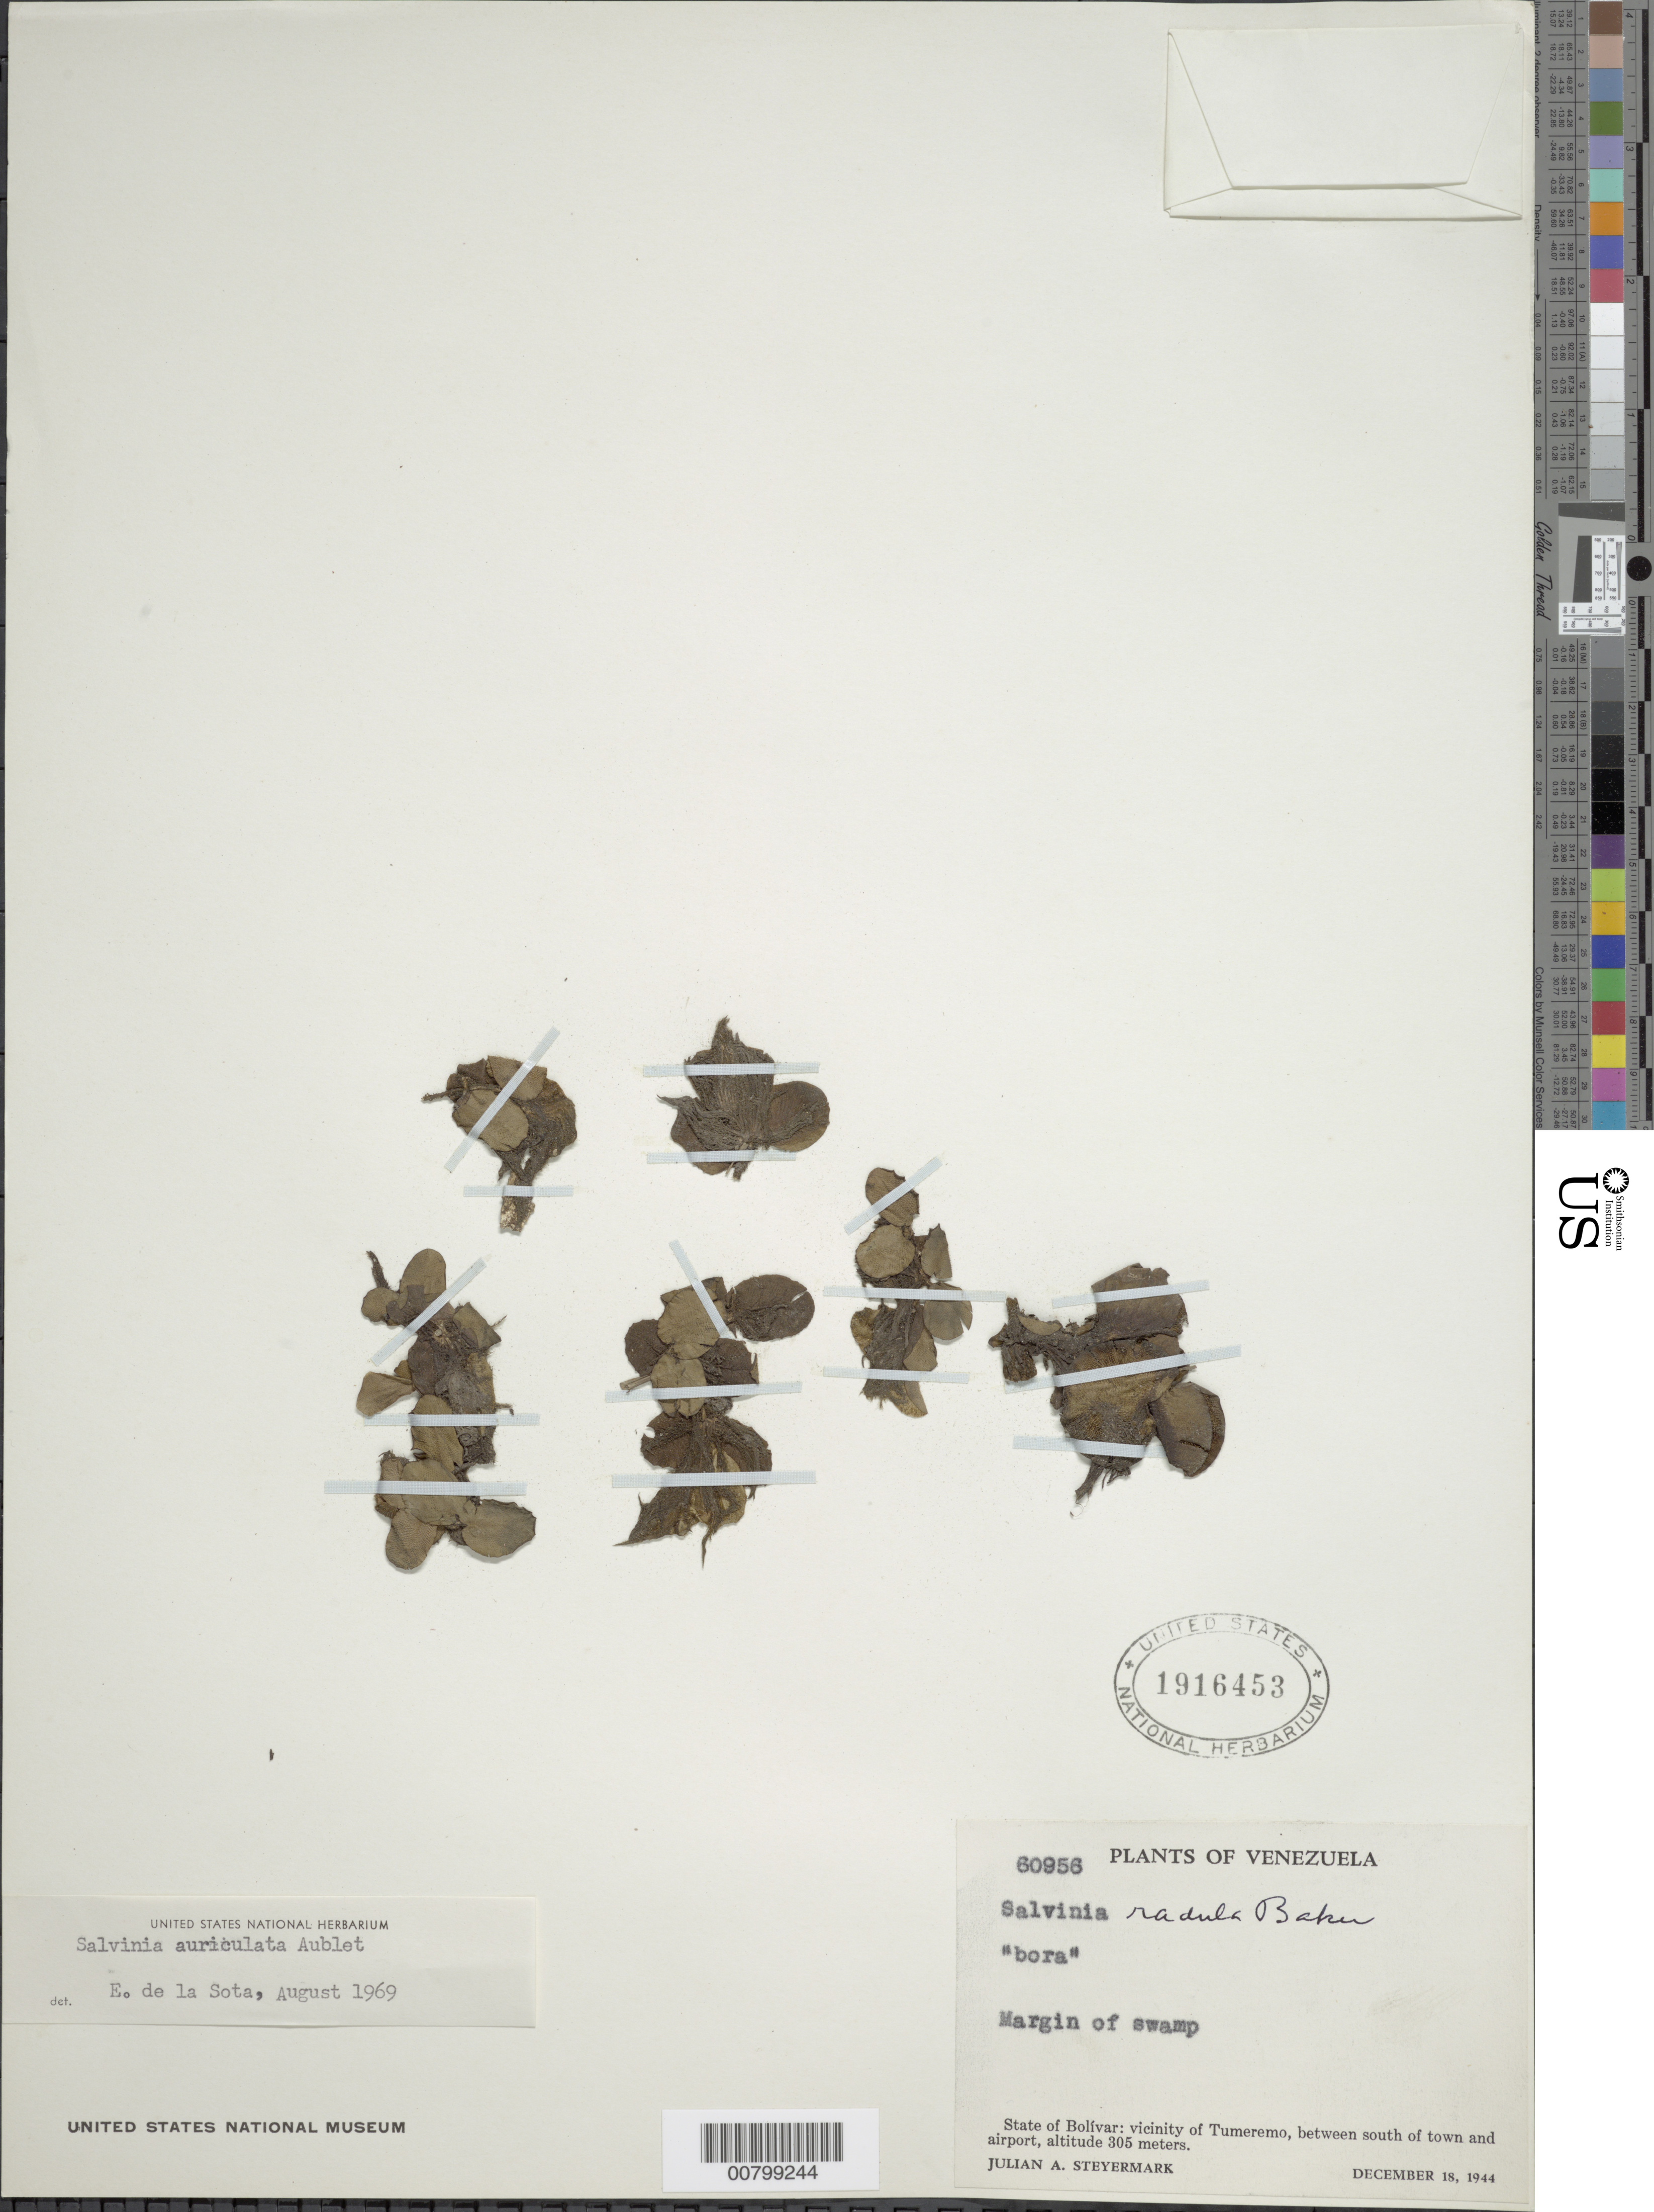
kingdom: Plantae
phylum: Tracheophyta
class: Polypodiopsida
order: Salviniales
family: Salviniaceae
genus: Salvinia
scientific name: Salvinia auriculata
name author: Aubl.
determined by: Sota, E. R. de la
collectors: J. Steyermark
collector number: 60956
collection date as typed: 18-Dec-44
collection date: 1944-12-18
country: Venezuela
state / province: Bolívar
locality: Tumeremo, between S of town and airport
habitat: Margin of swamp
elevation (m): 305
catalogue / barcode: US 1916453